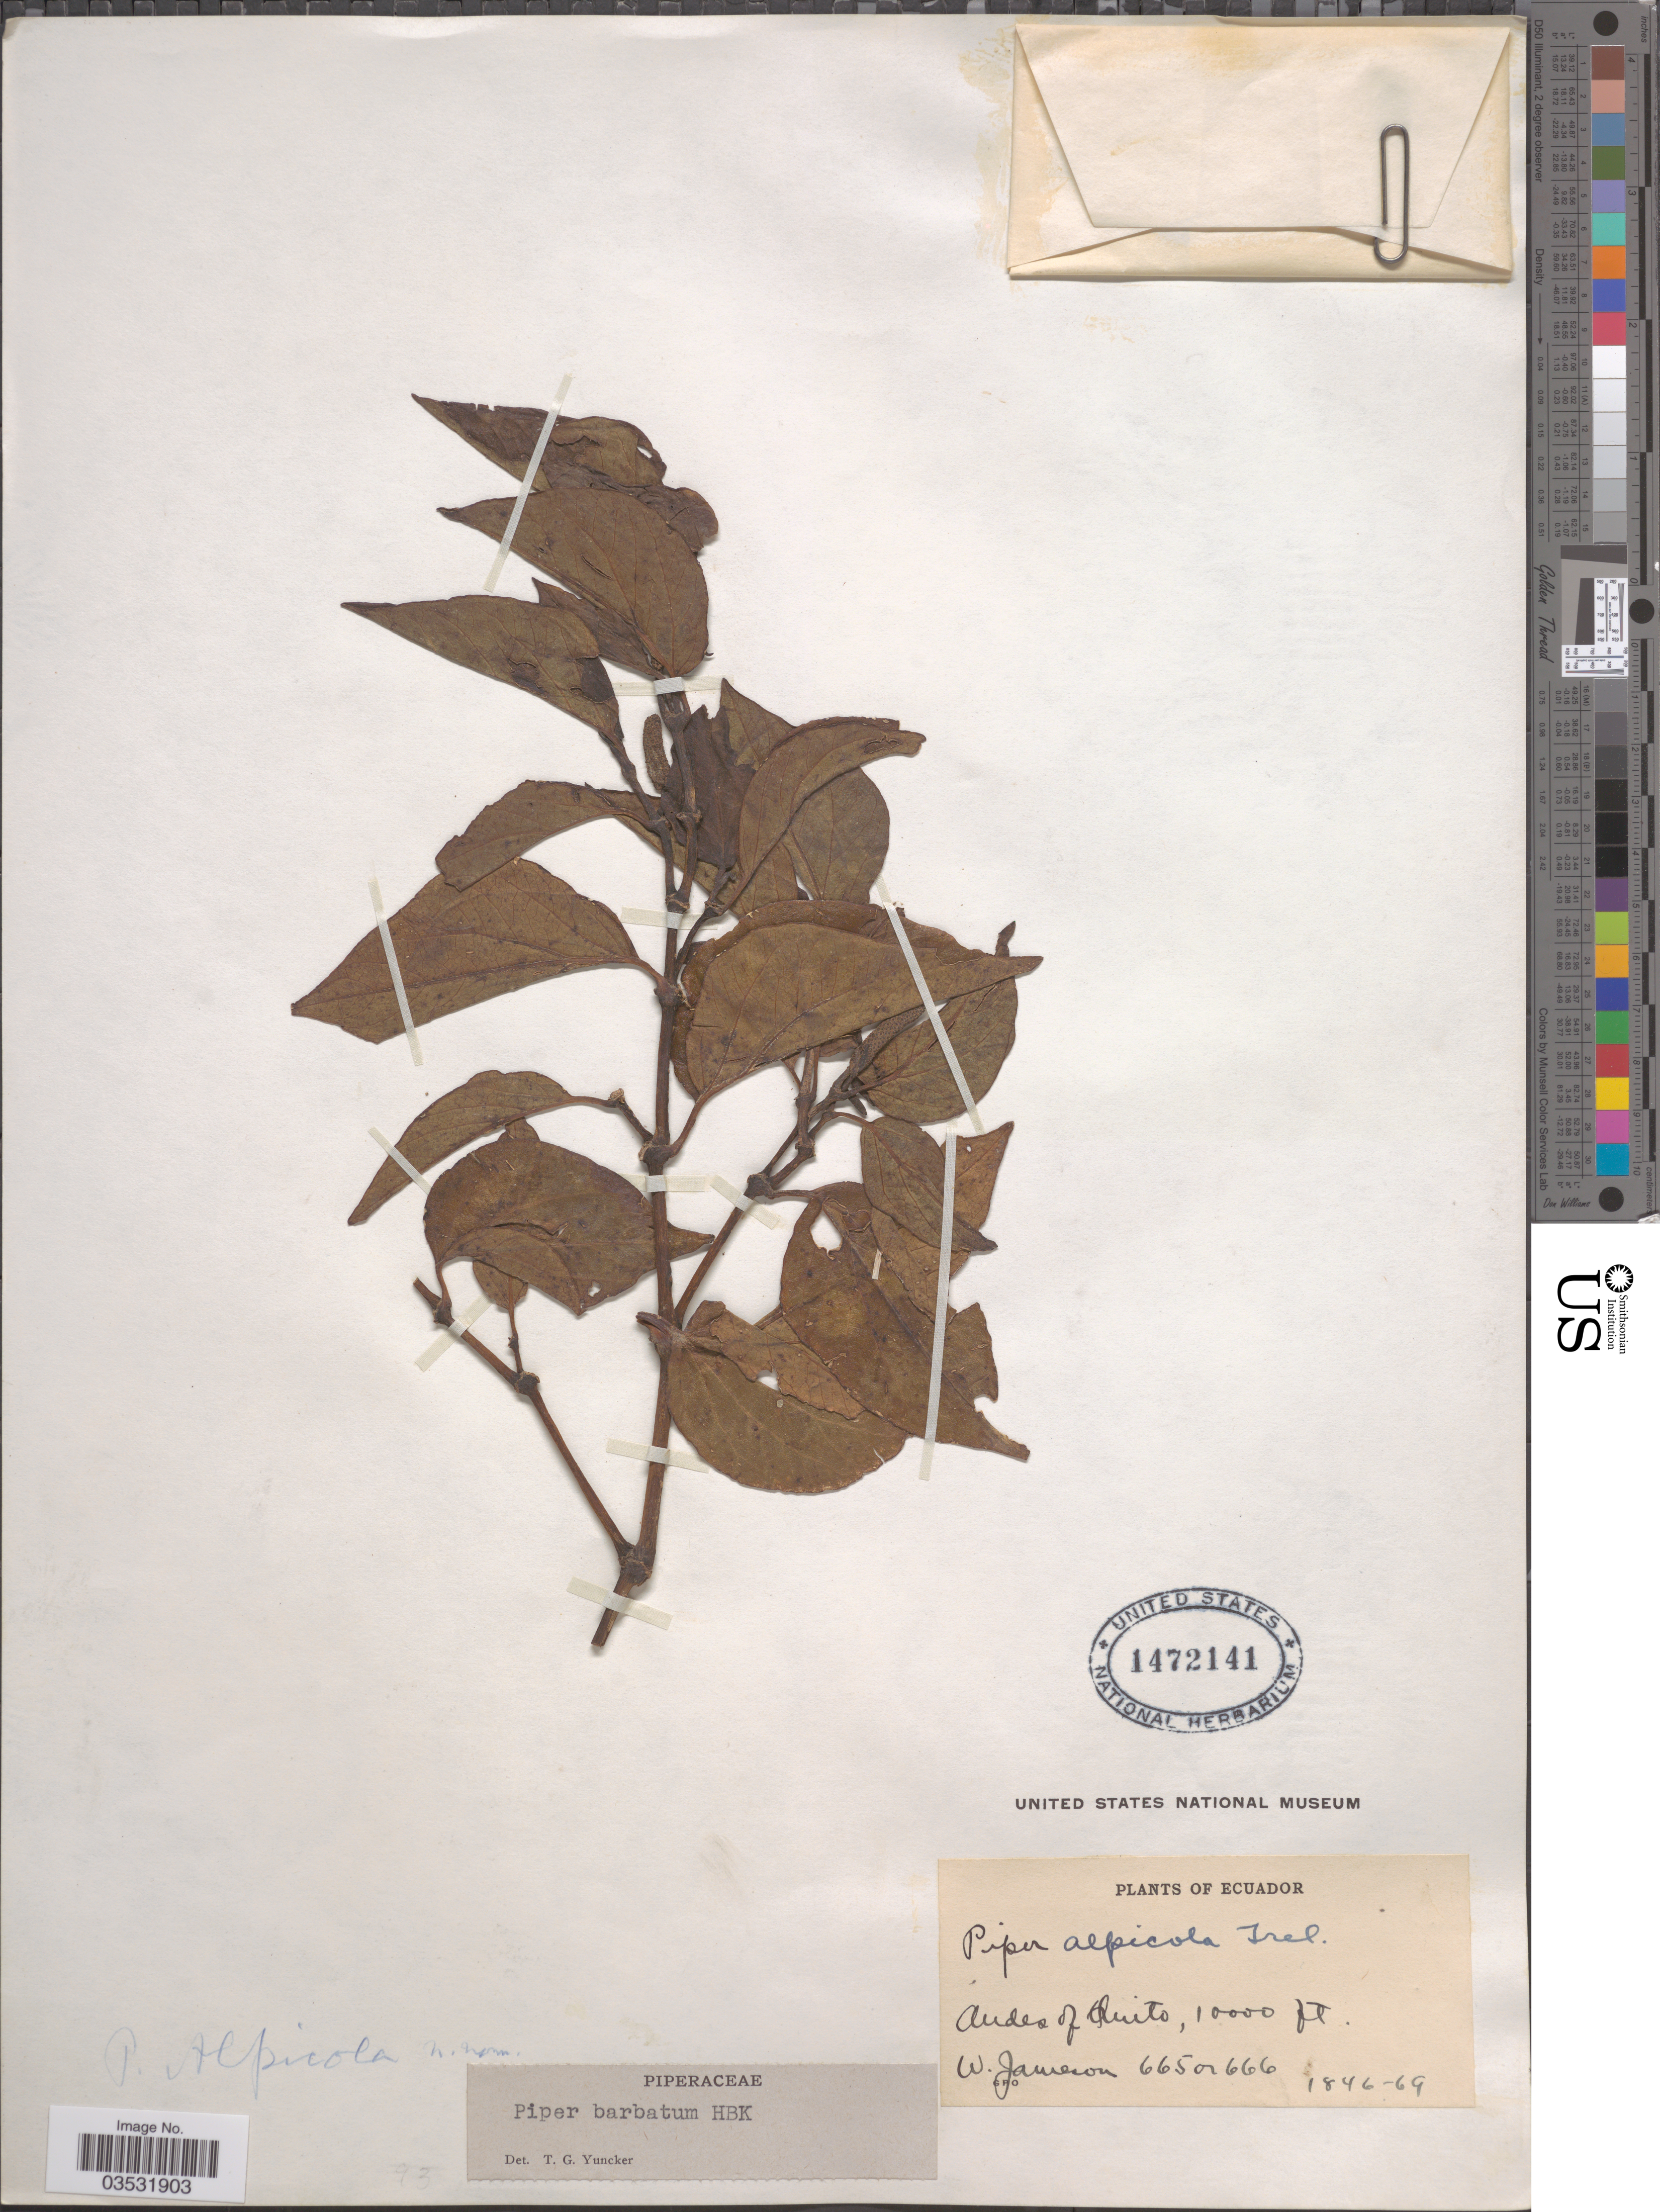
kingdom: Plantae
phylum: Tracheophyta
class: Magnoliopsida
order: Piperales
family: Piperaceae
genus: Piper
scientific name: Piper barbatum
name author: C. DC.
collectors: W. Jameson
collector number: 665/666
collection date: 1846/1869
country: Ecuador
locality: Andes of Quito.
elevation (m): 3048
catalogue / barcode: US 1472141